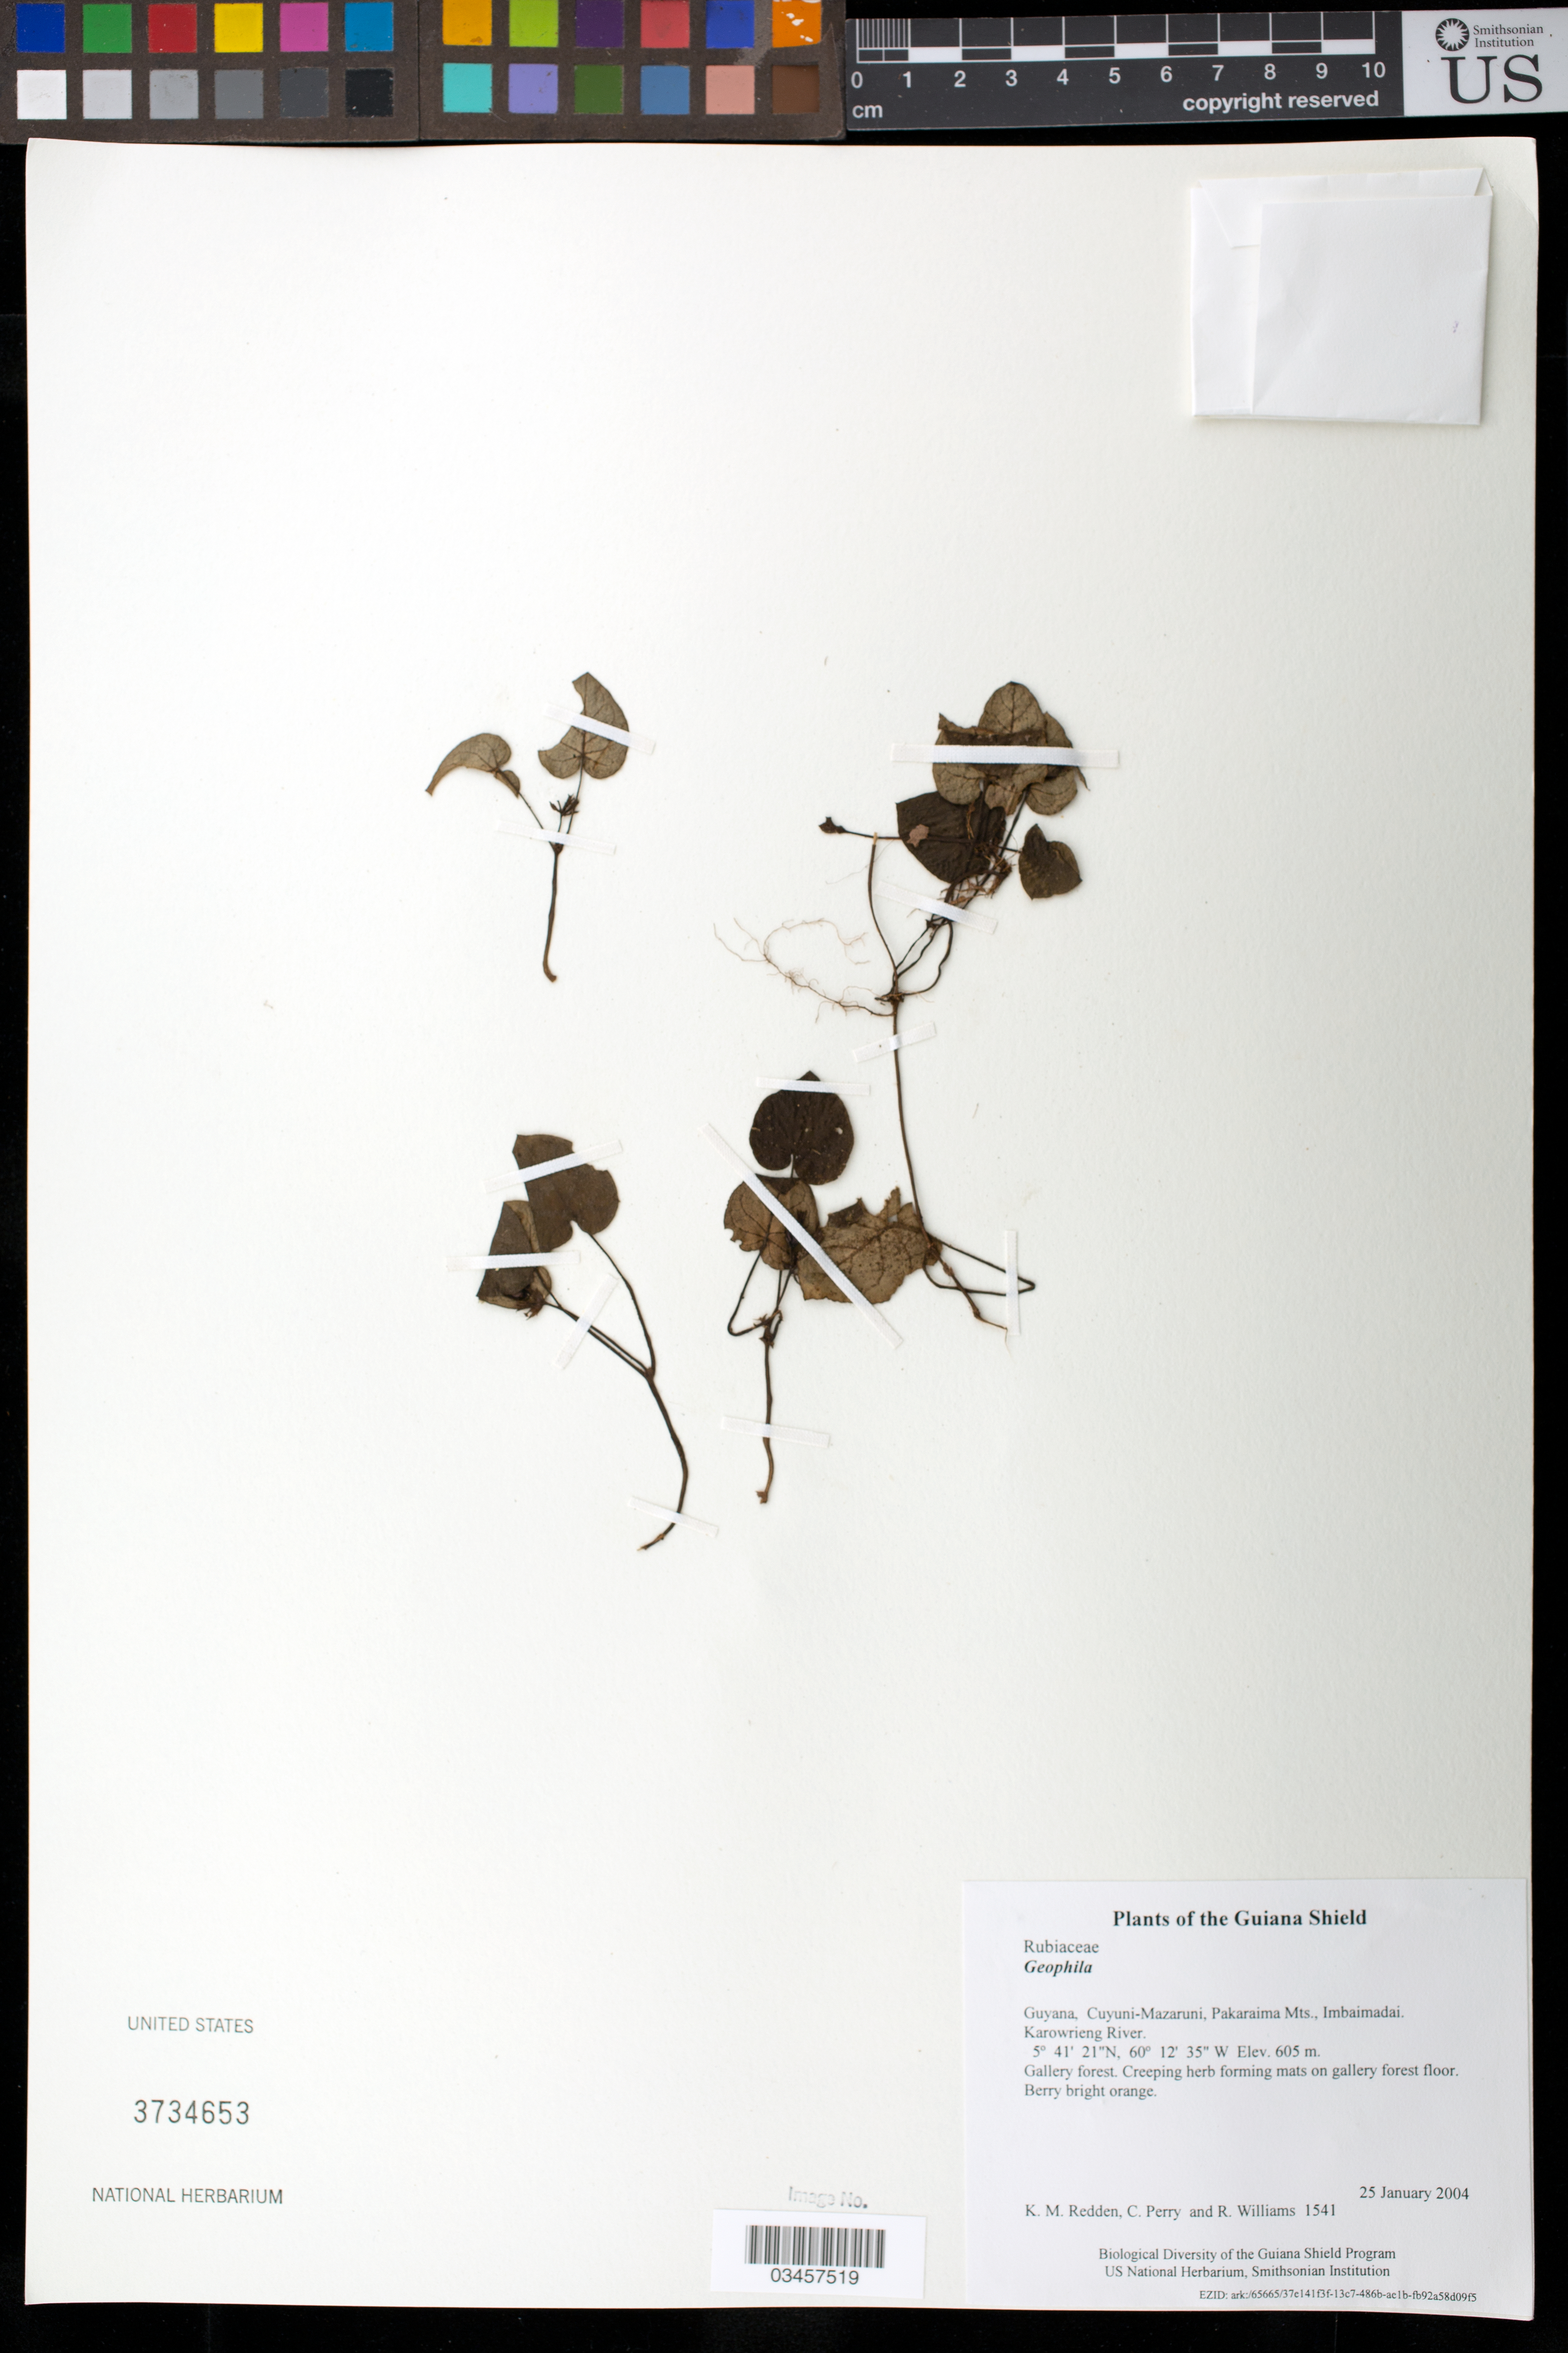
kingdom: Plantae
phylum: Tracheophyta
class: Magnoliopsida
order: Gentianales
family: Rubiaceae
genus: Geophila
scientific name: Geophila sp.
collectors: K. M. Redden, C. Perry & R. Williams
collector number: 1541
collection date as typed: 25 January 2004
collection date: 2004-01-25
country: Guyana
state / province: Cuyuni-Mazaruni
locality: Pakaraima Mts., Imbaimadai. Karowrieng River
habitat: Gallery forest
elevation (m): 605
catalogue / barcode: US 3734653